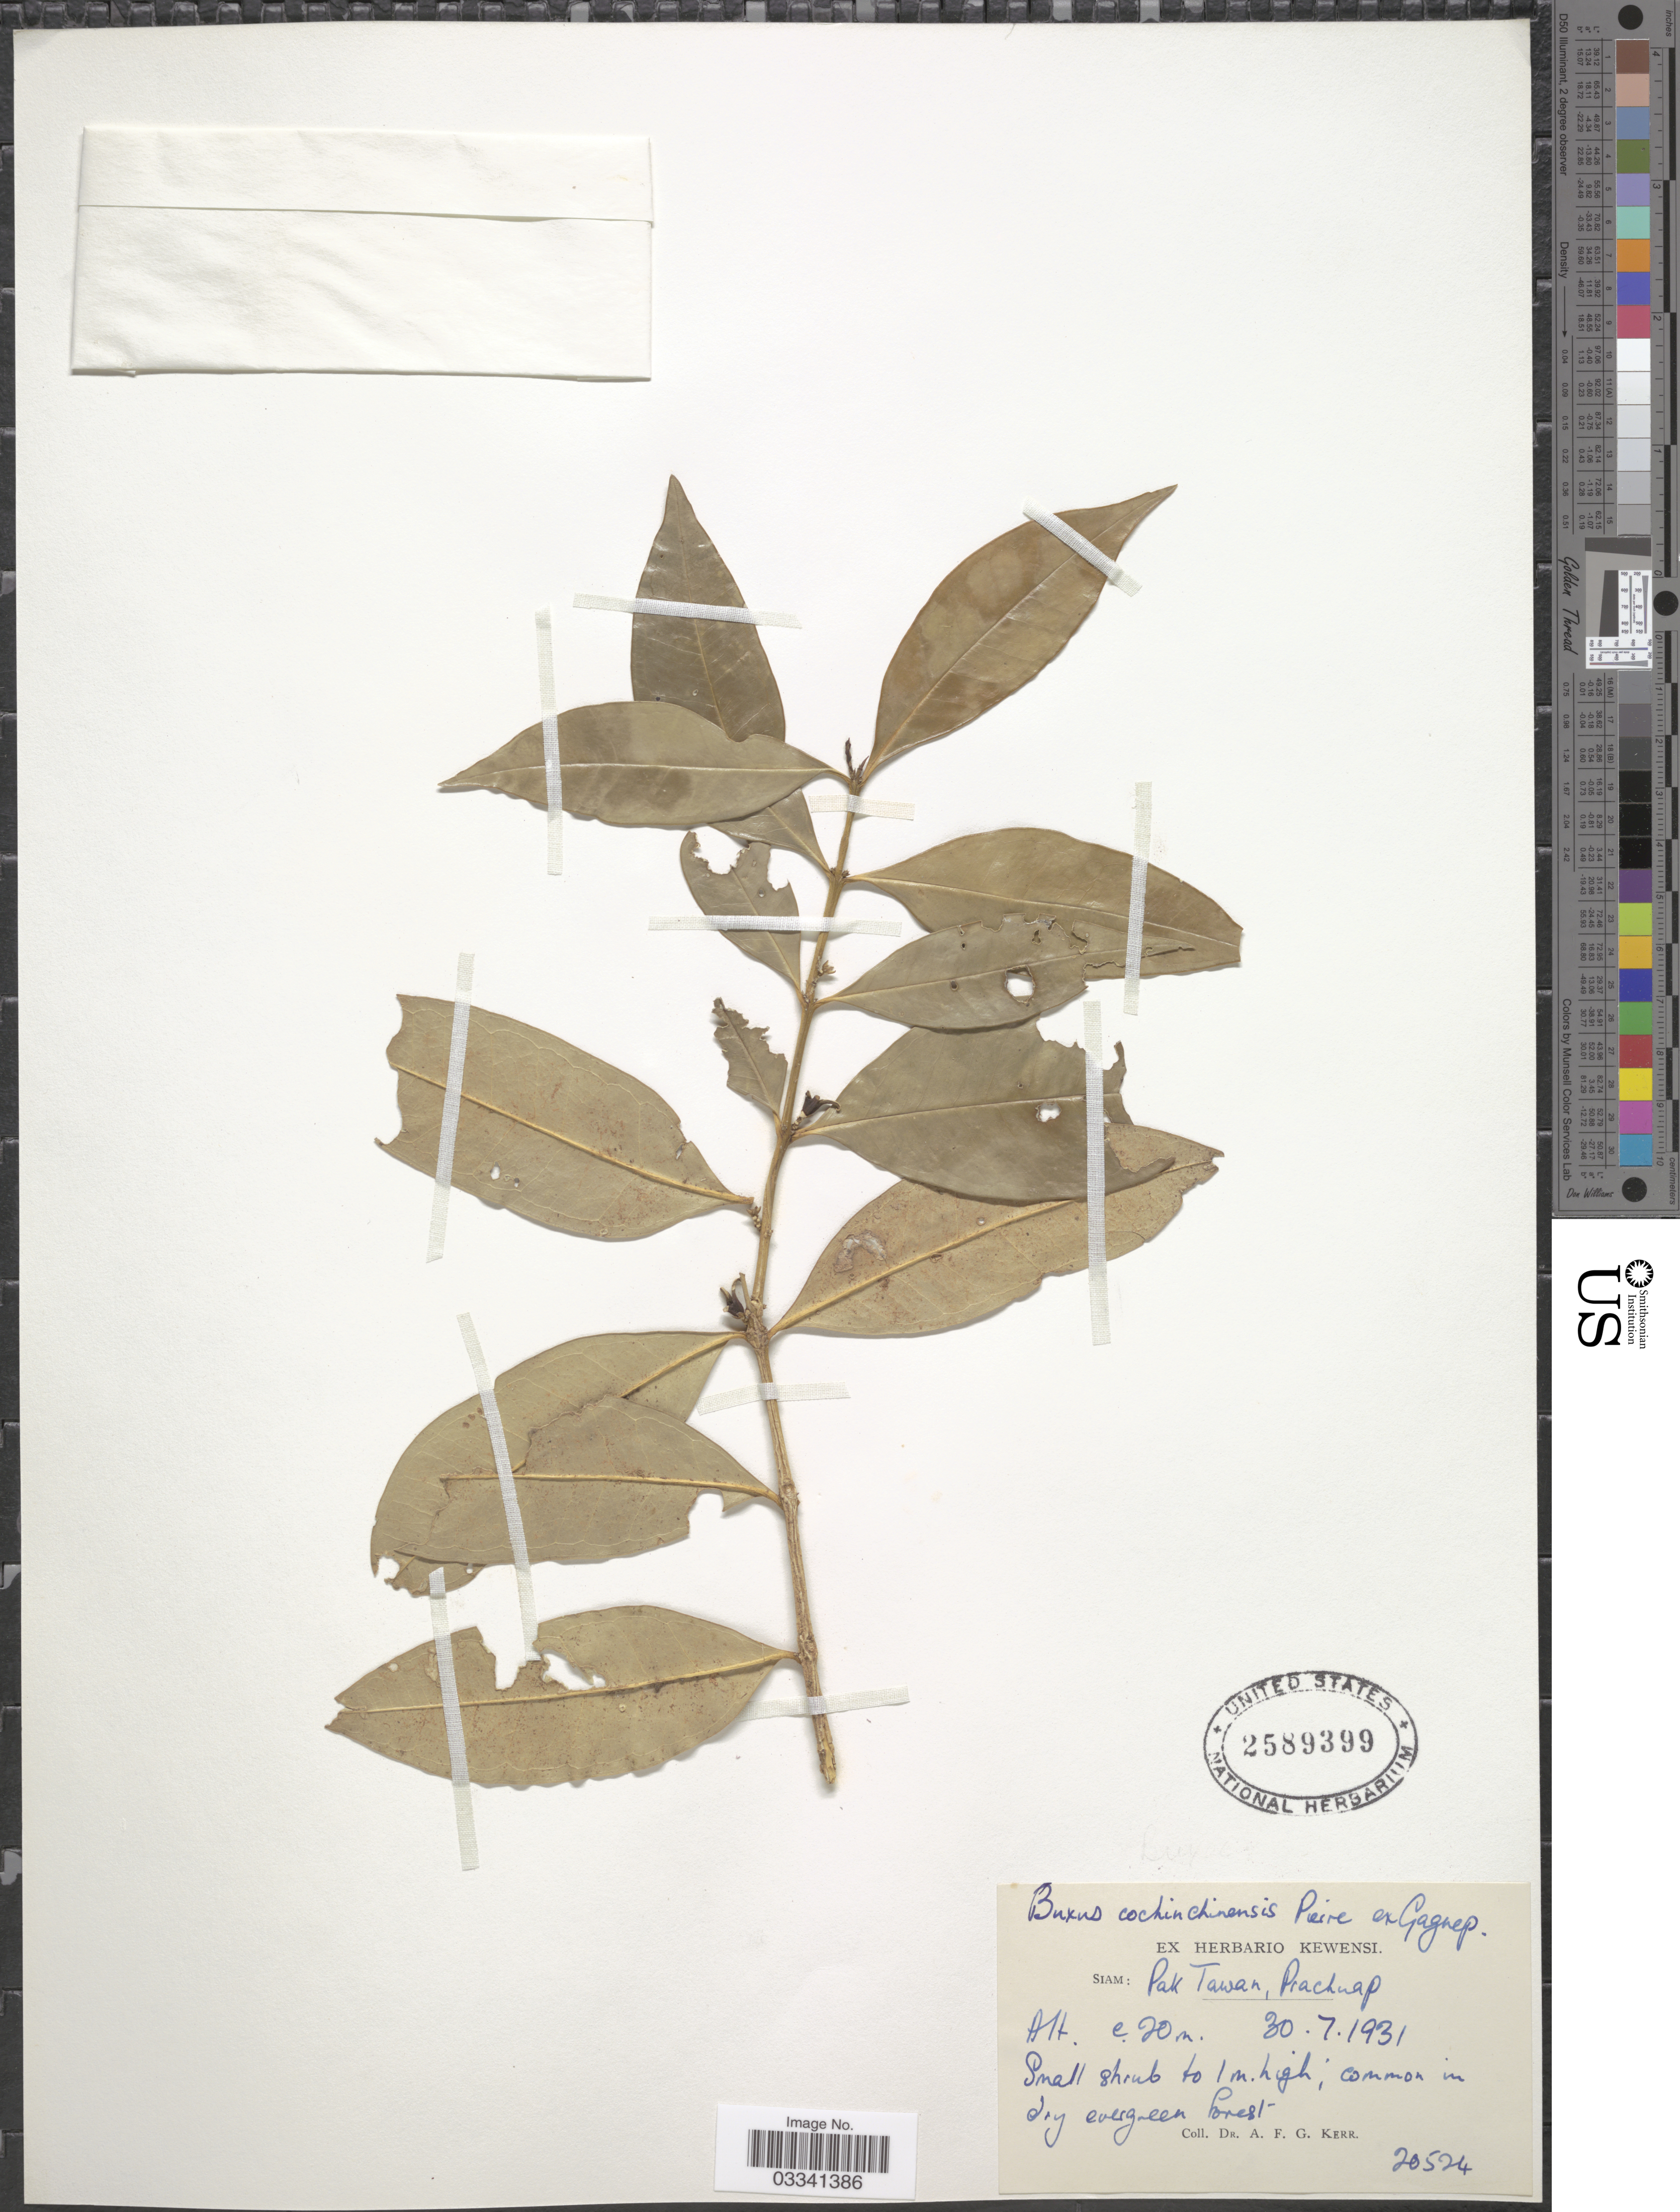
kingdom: Plantae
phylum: Tracheophyta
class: Magnoliopsida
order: Buxales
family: Buxaceae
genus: Buxus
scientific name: Buxus cochinchinensis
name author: Pierre ex Gagnep.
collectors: A. F. G. Kerr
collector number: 20524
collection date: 1931-07-30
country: Thailand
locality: Siam: Pak Tawan, Prachuap.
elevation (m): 20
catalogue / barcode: US 2589399